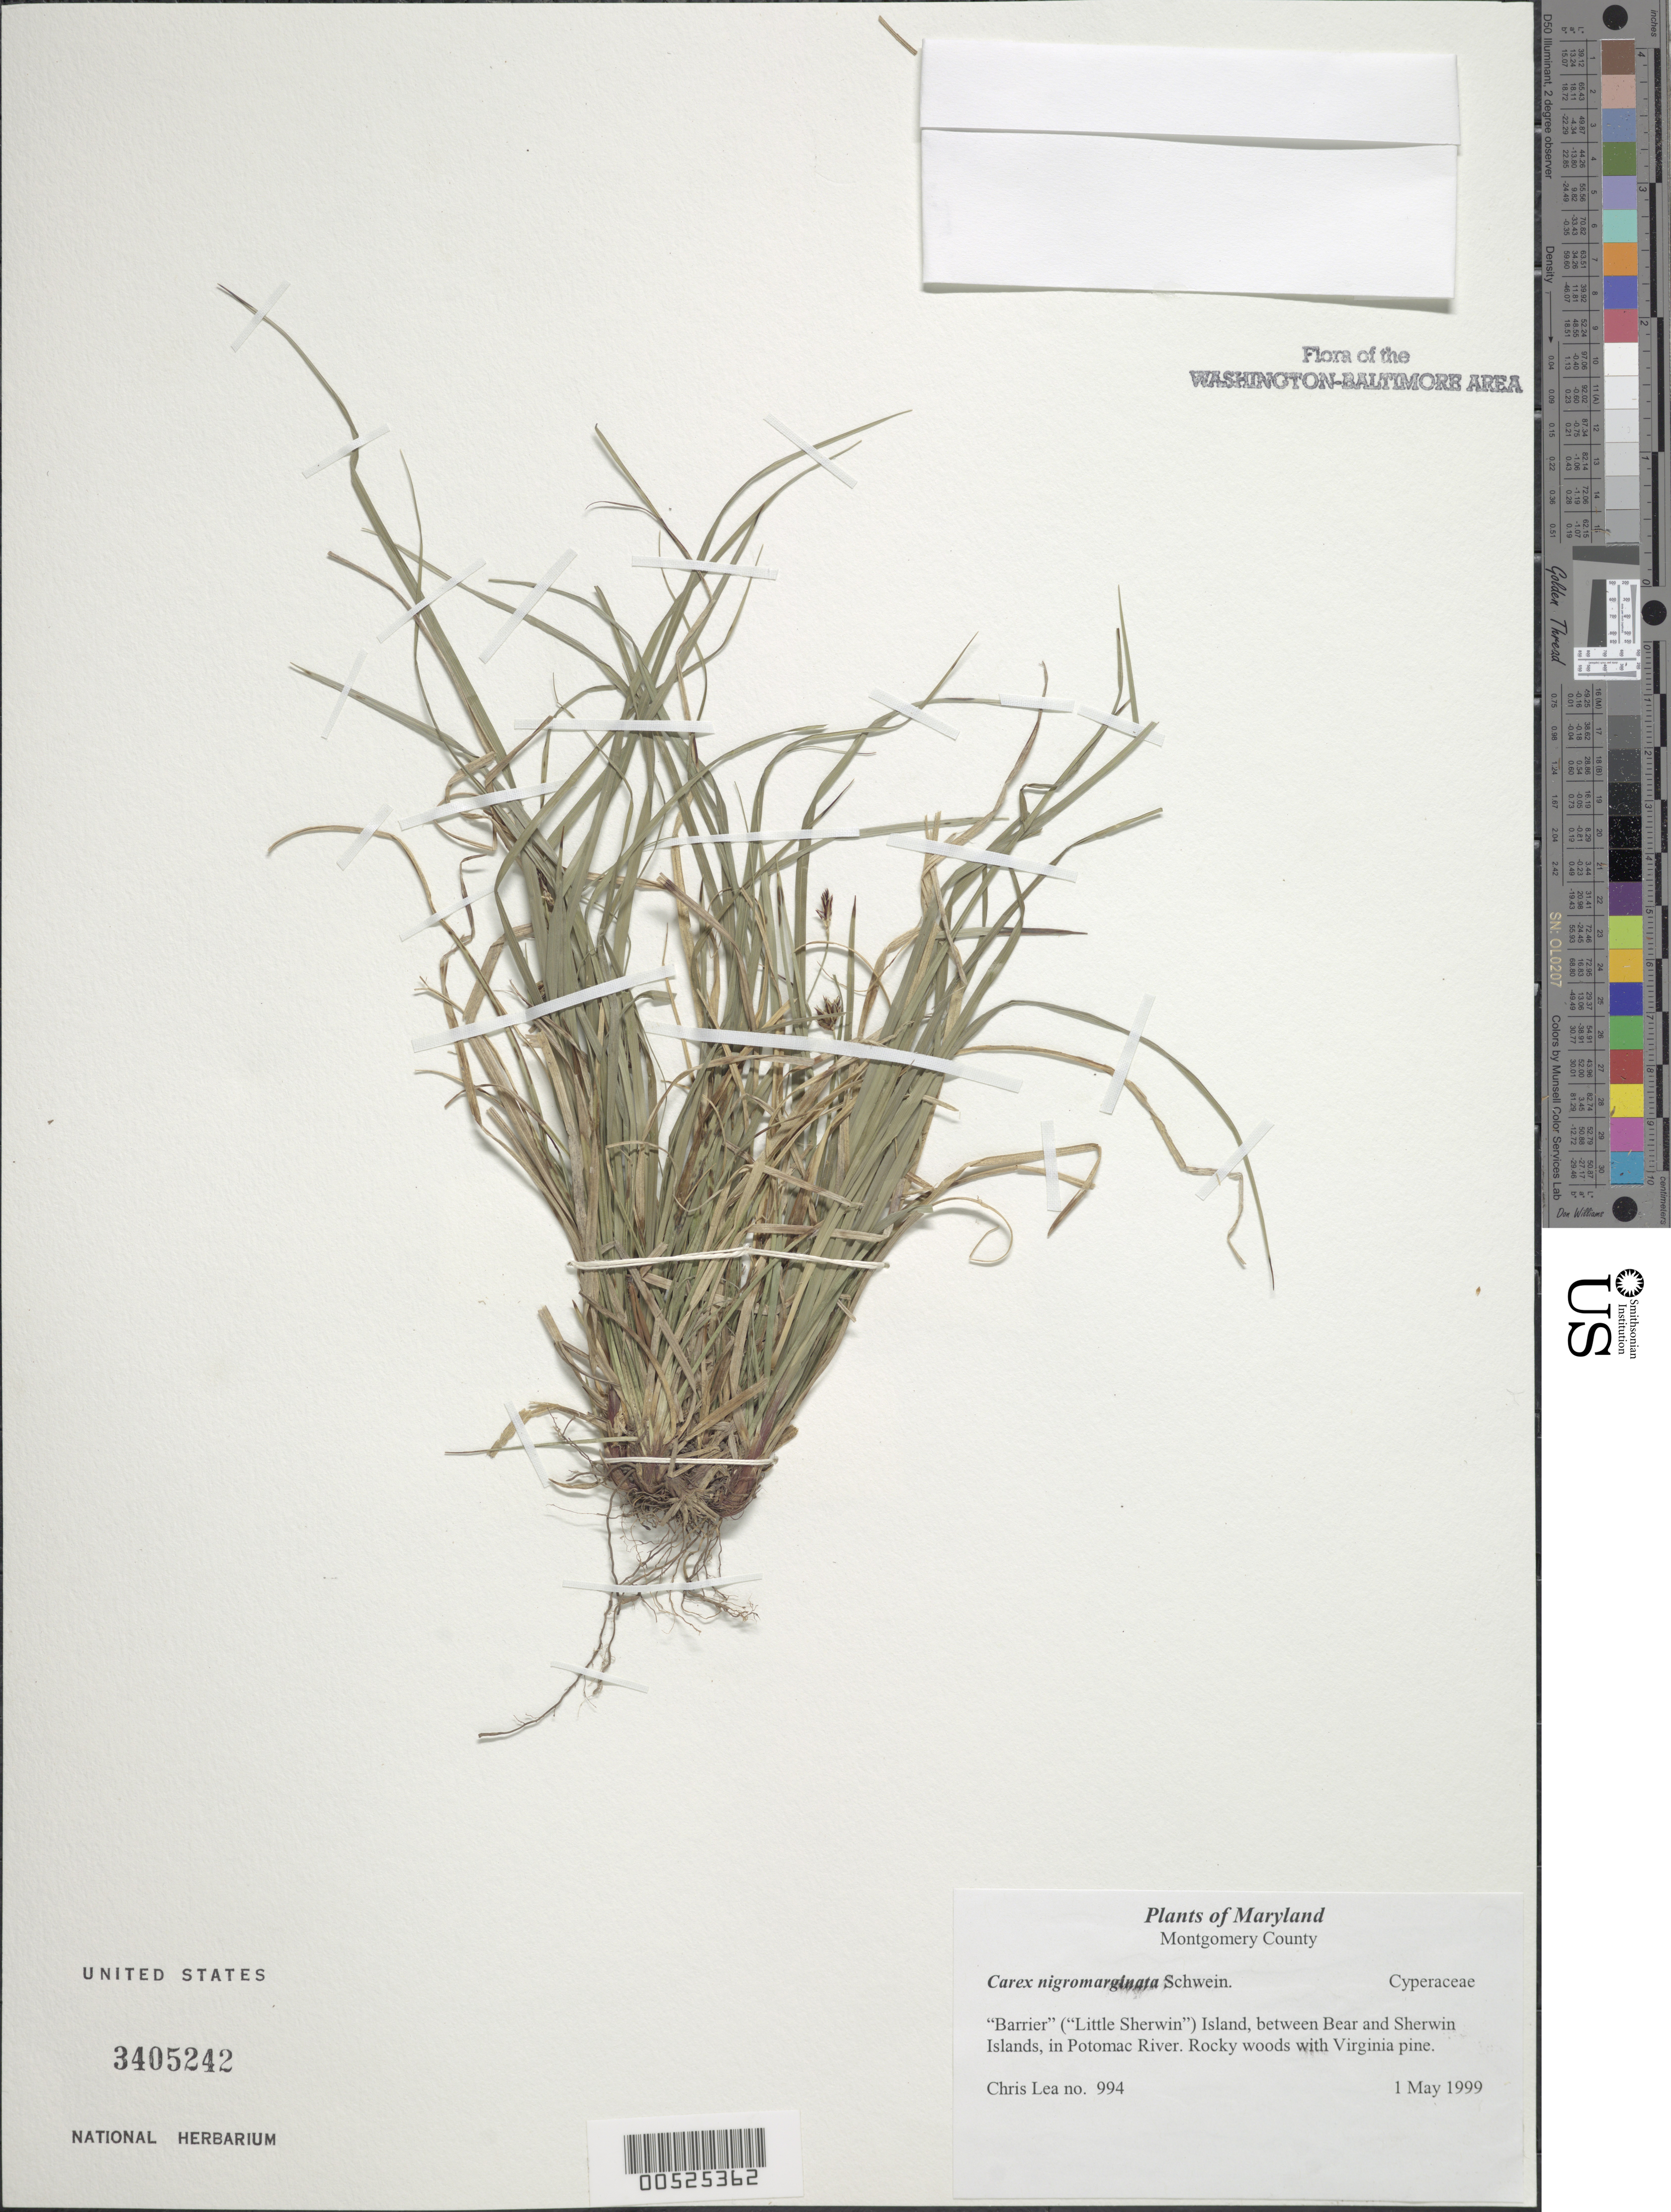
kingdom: Plantae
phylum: Tracheophyta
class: Liliopsida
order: Poales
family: Cyperaceae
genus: Carex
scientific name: Carex nigromarginata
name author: Schwein.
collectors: C. Lea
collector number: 994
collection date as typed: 01 May 1999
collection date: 1999-05-01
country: United States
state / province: Maryland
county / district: Montgomery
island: Barrier Island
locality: "Barrier" ("Little Sherwin") Island, between Bear and Sherwin Islands, in Potomac River.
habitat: Rocky woods with Virginia pine.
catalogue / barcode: US 3405242